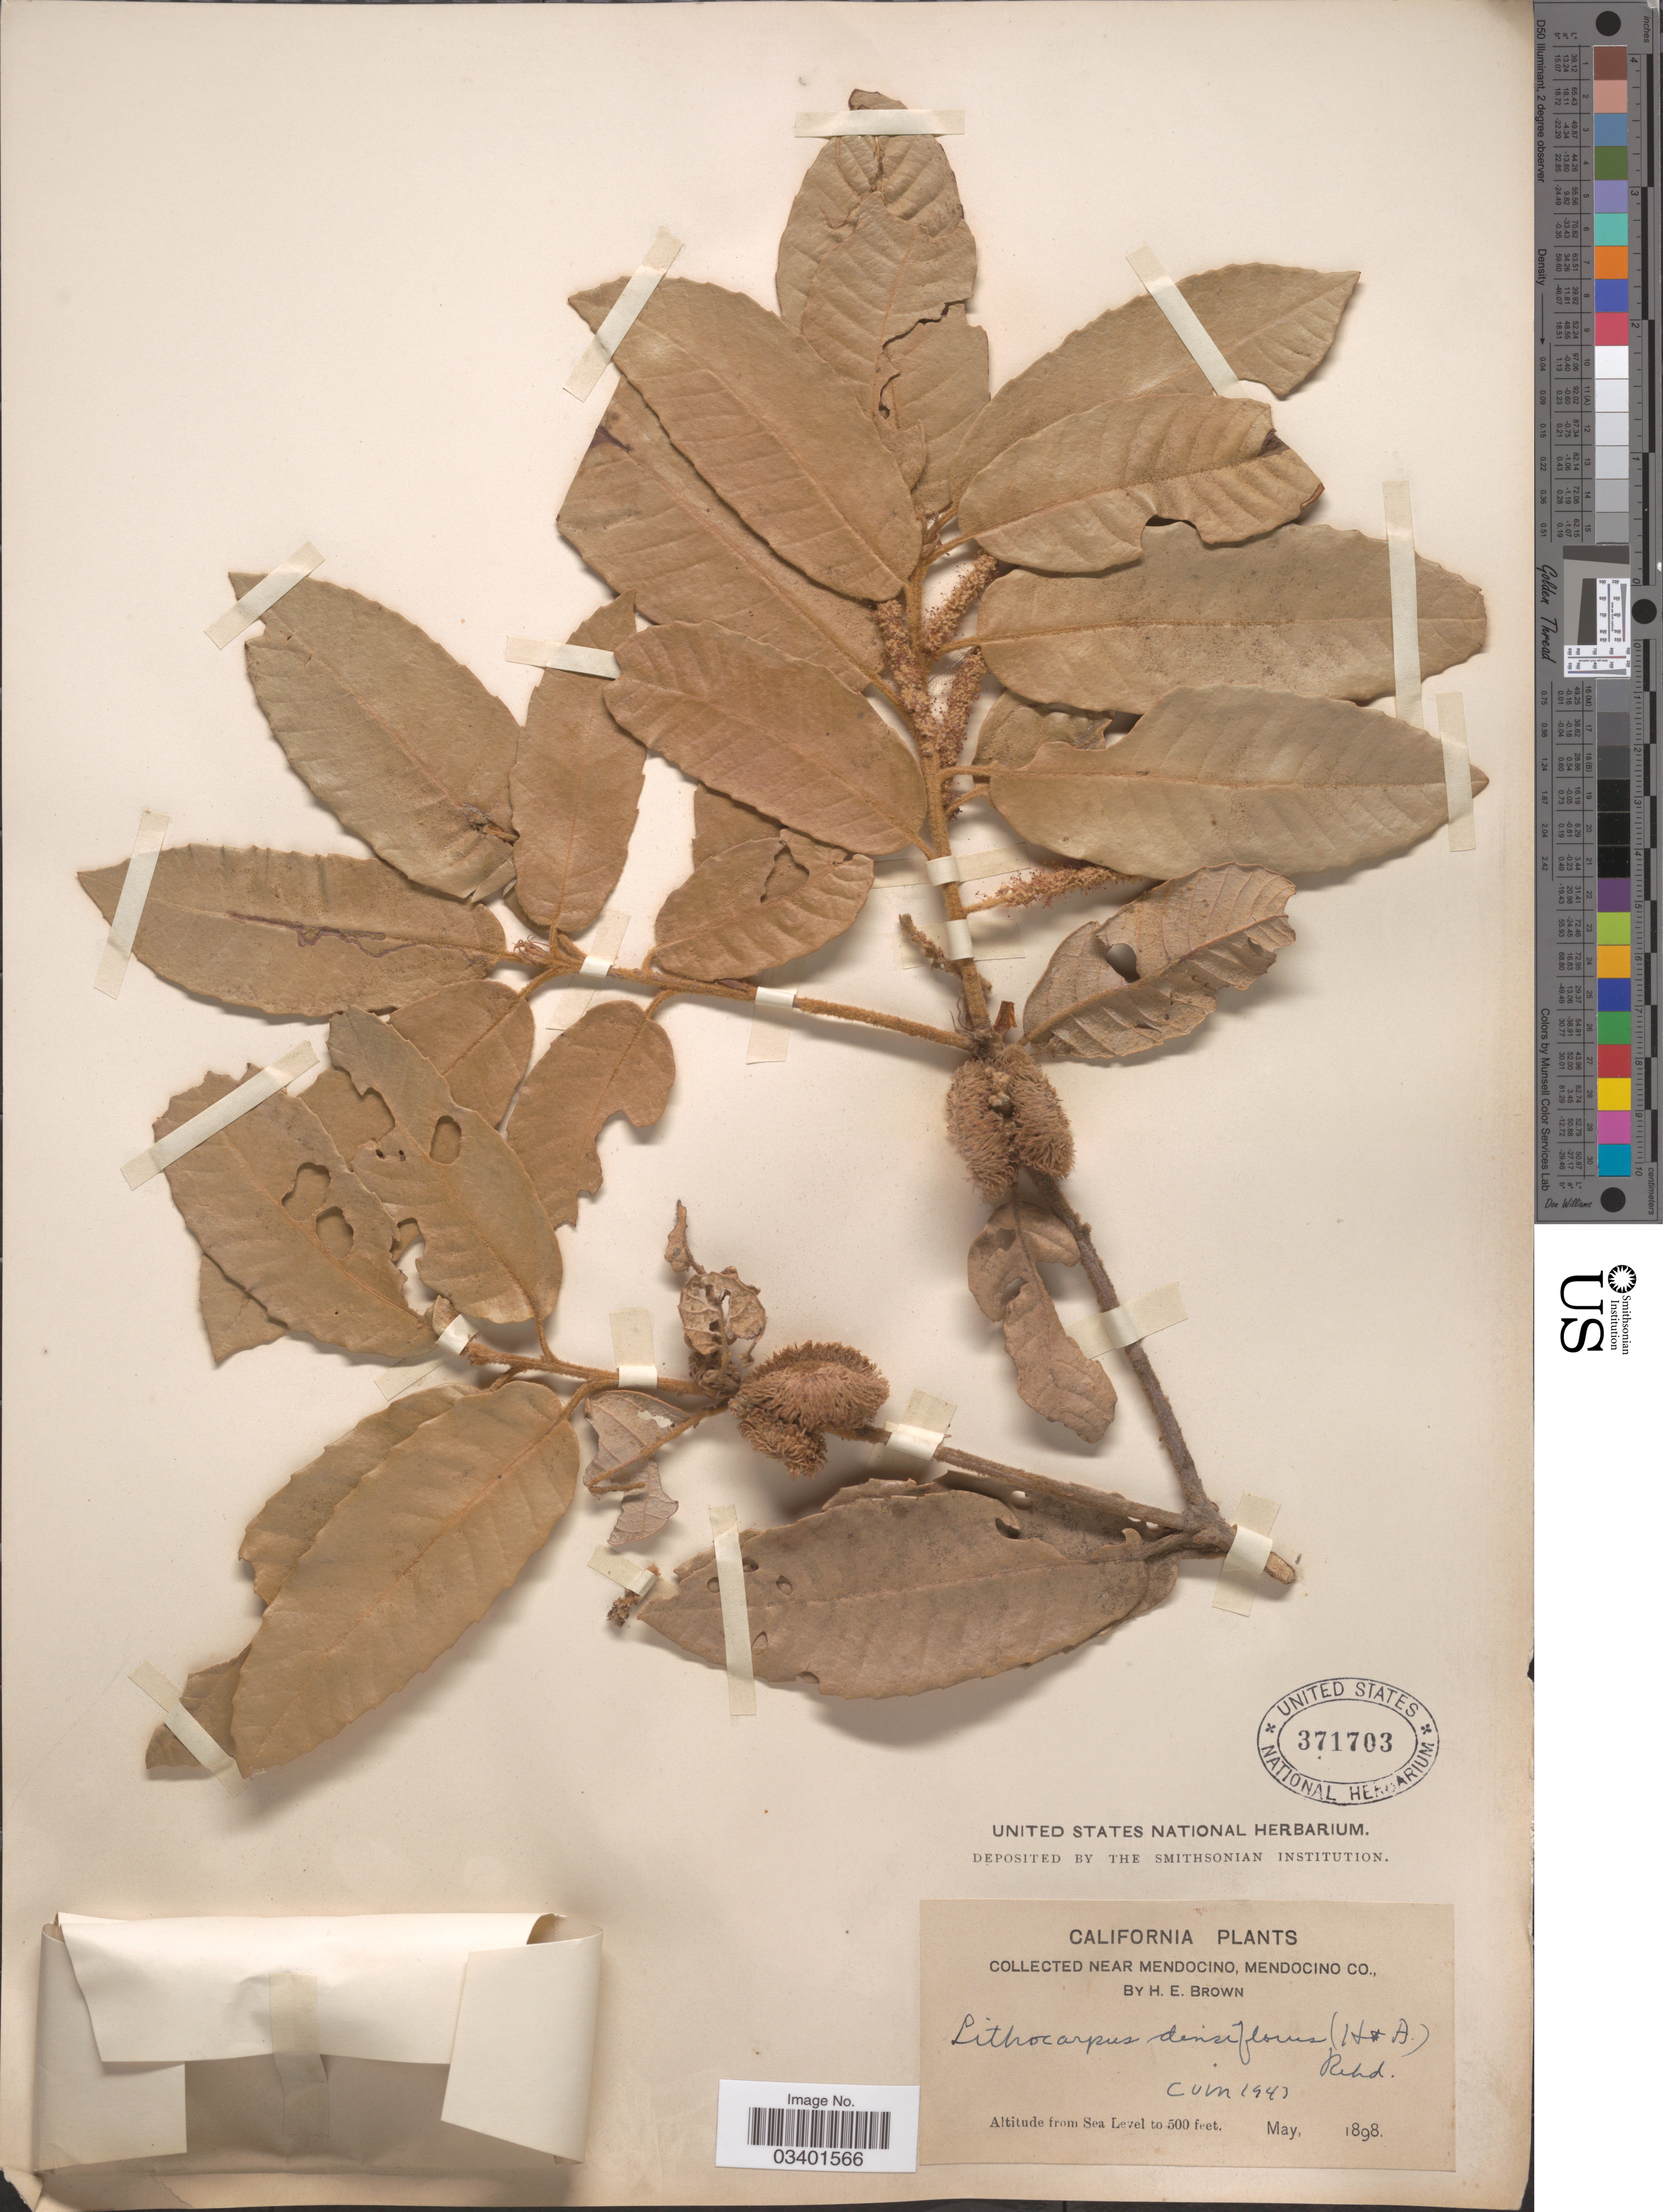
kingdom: Plantae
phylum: Tracheophyta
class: Magnoliopsida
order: Fagales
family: Fagaceae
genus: Notholithocarpus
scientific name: Notholithocarpus densiflorus var. densiflorus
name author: (Hook. & Arn.) P. S. Manos et al.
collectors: H. E. Brown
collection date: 1898-05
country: United States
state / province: California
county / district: Mendocino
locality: Near Mendocino, Mendocino Co.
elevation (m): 0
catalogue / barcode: US 371703